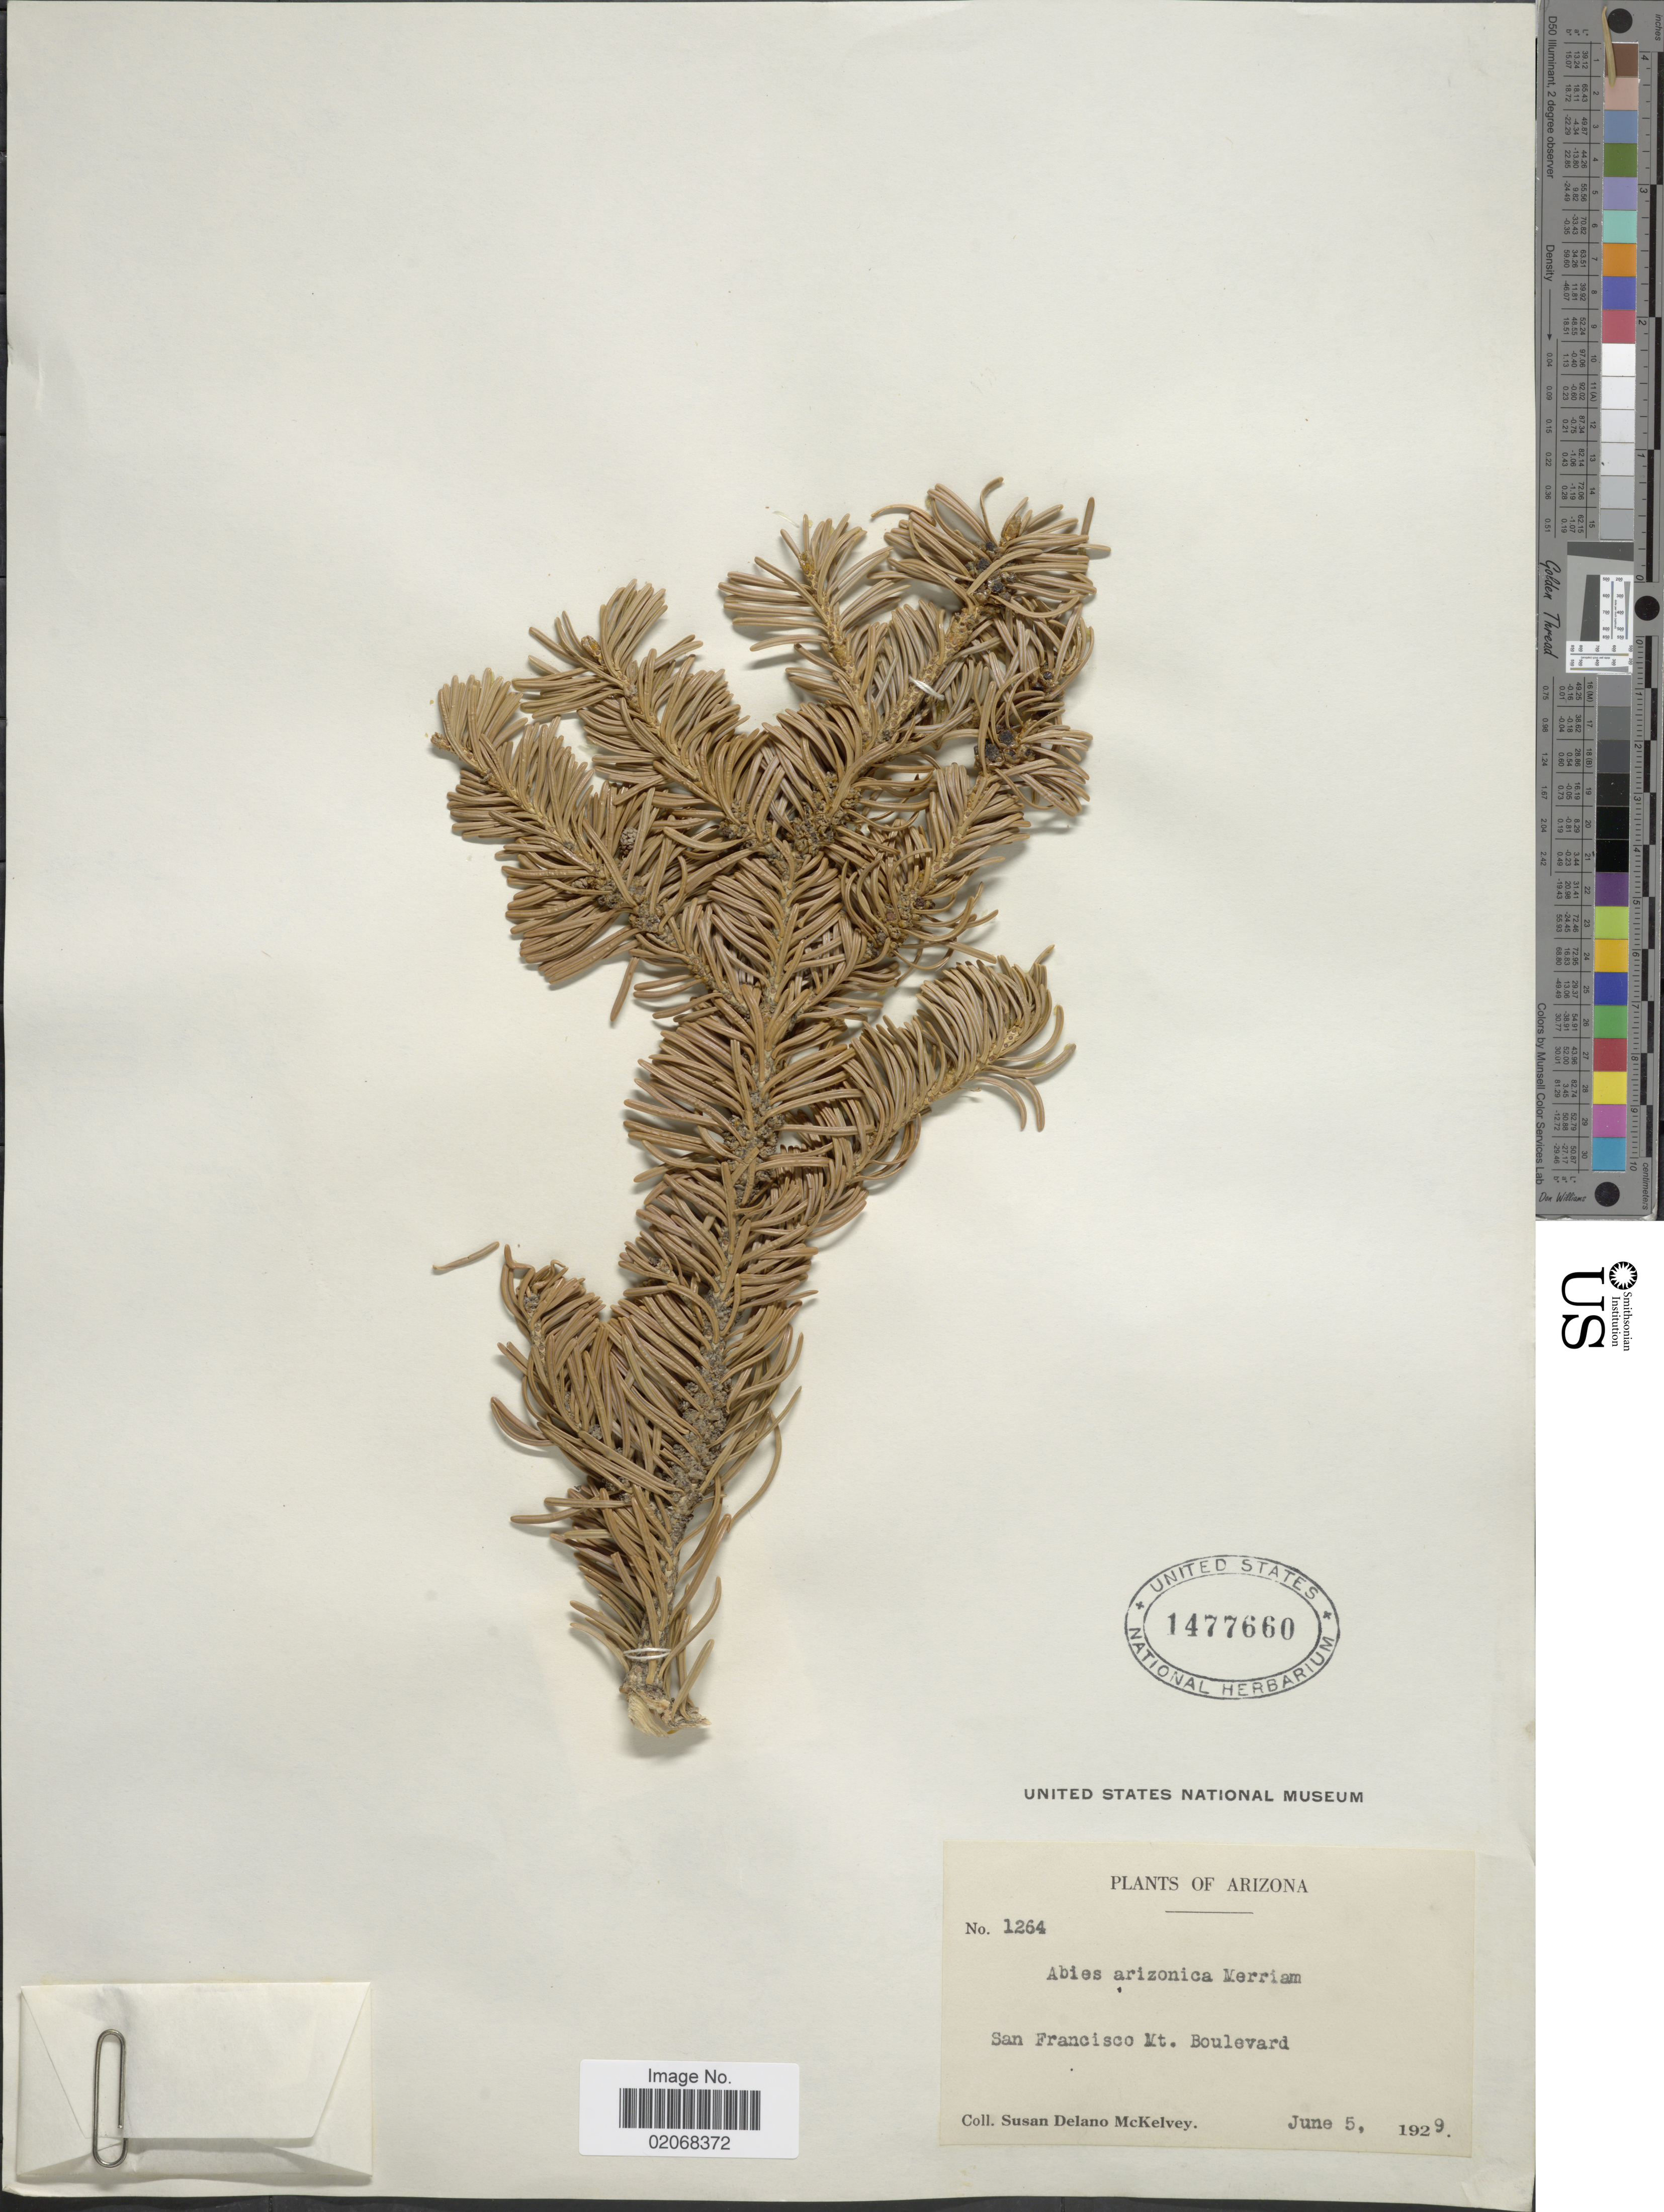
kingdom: Plantae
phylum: Tracheophyta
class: Pinopsida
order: Pinales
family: Pinaceae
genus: Abies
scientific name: Abies lasiocarpa var. arizonica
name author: (Merriam) Lemmon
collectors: S. A. McKelvey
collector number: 1264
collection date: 1929-06-05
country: United States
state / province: Arizona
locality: San Francisco Mt Boulevard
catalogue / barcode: US 1477660